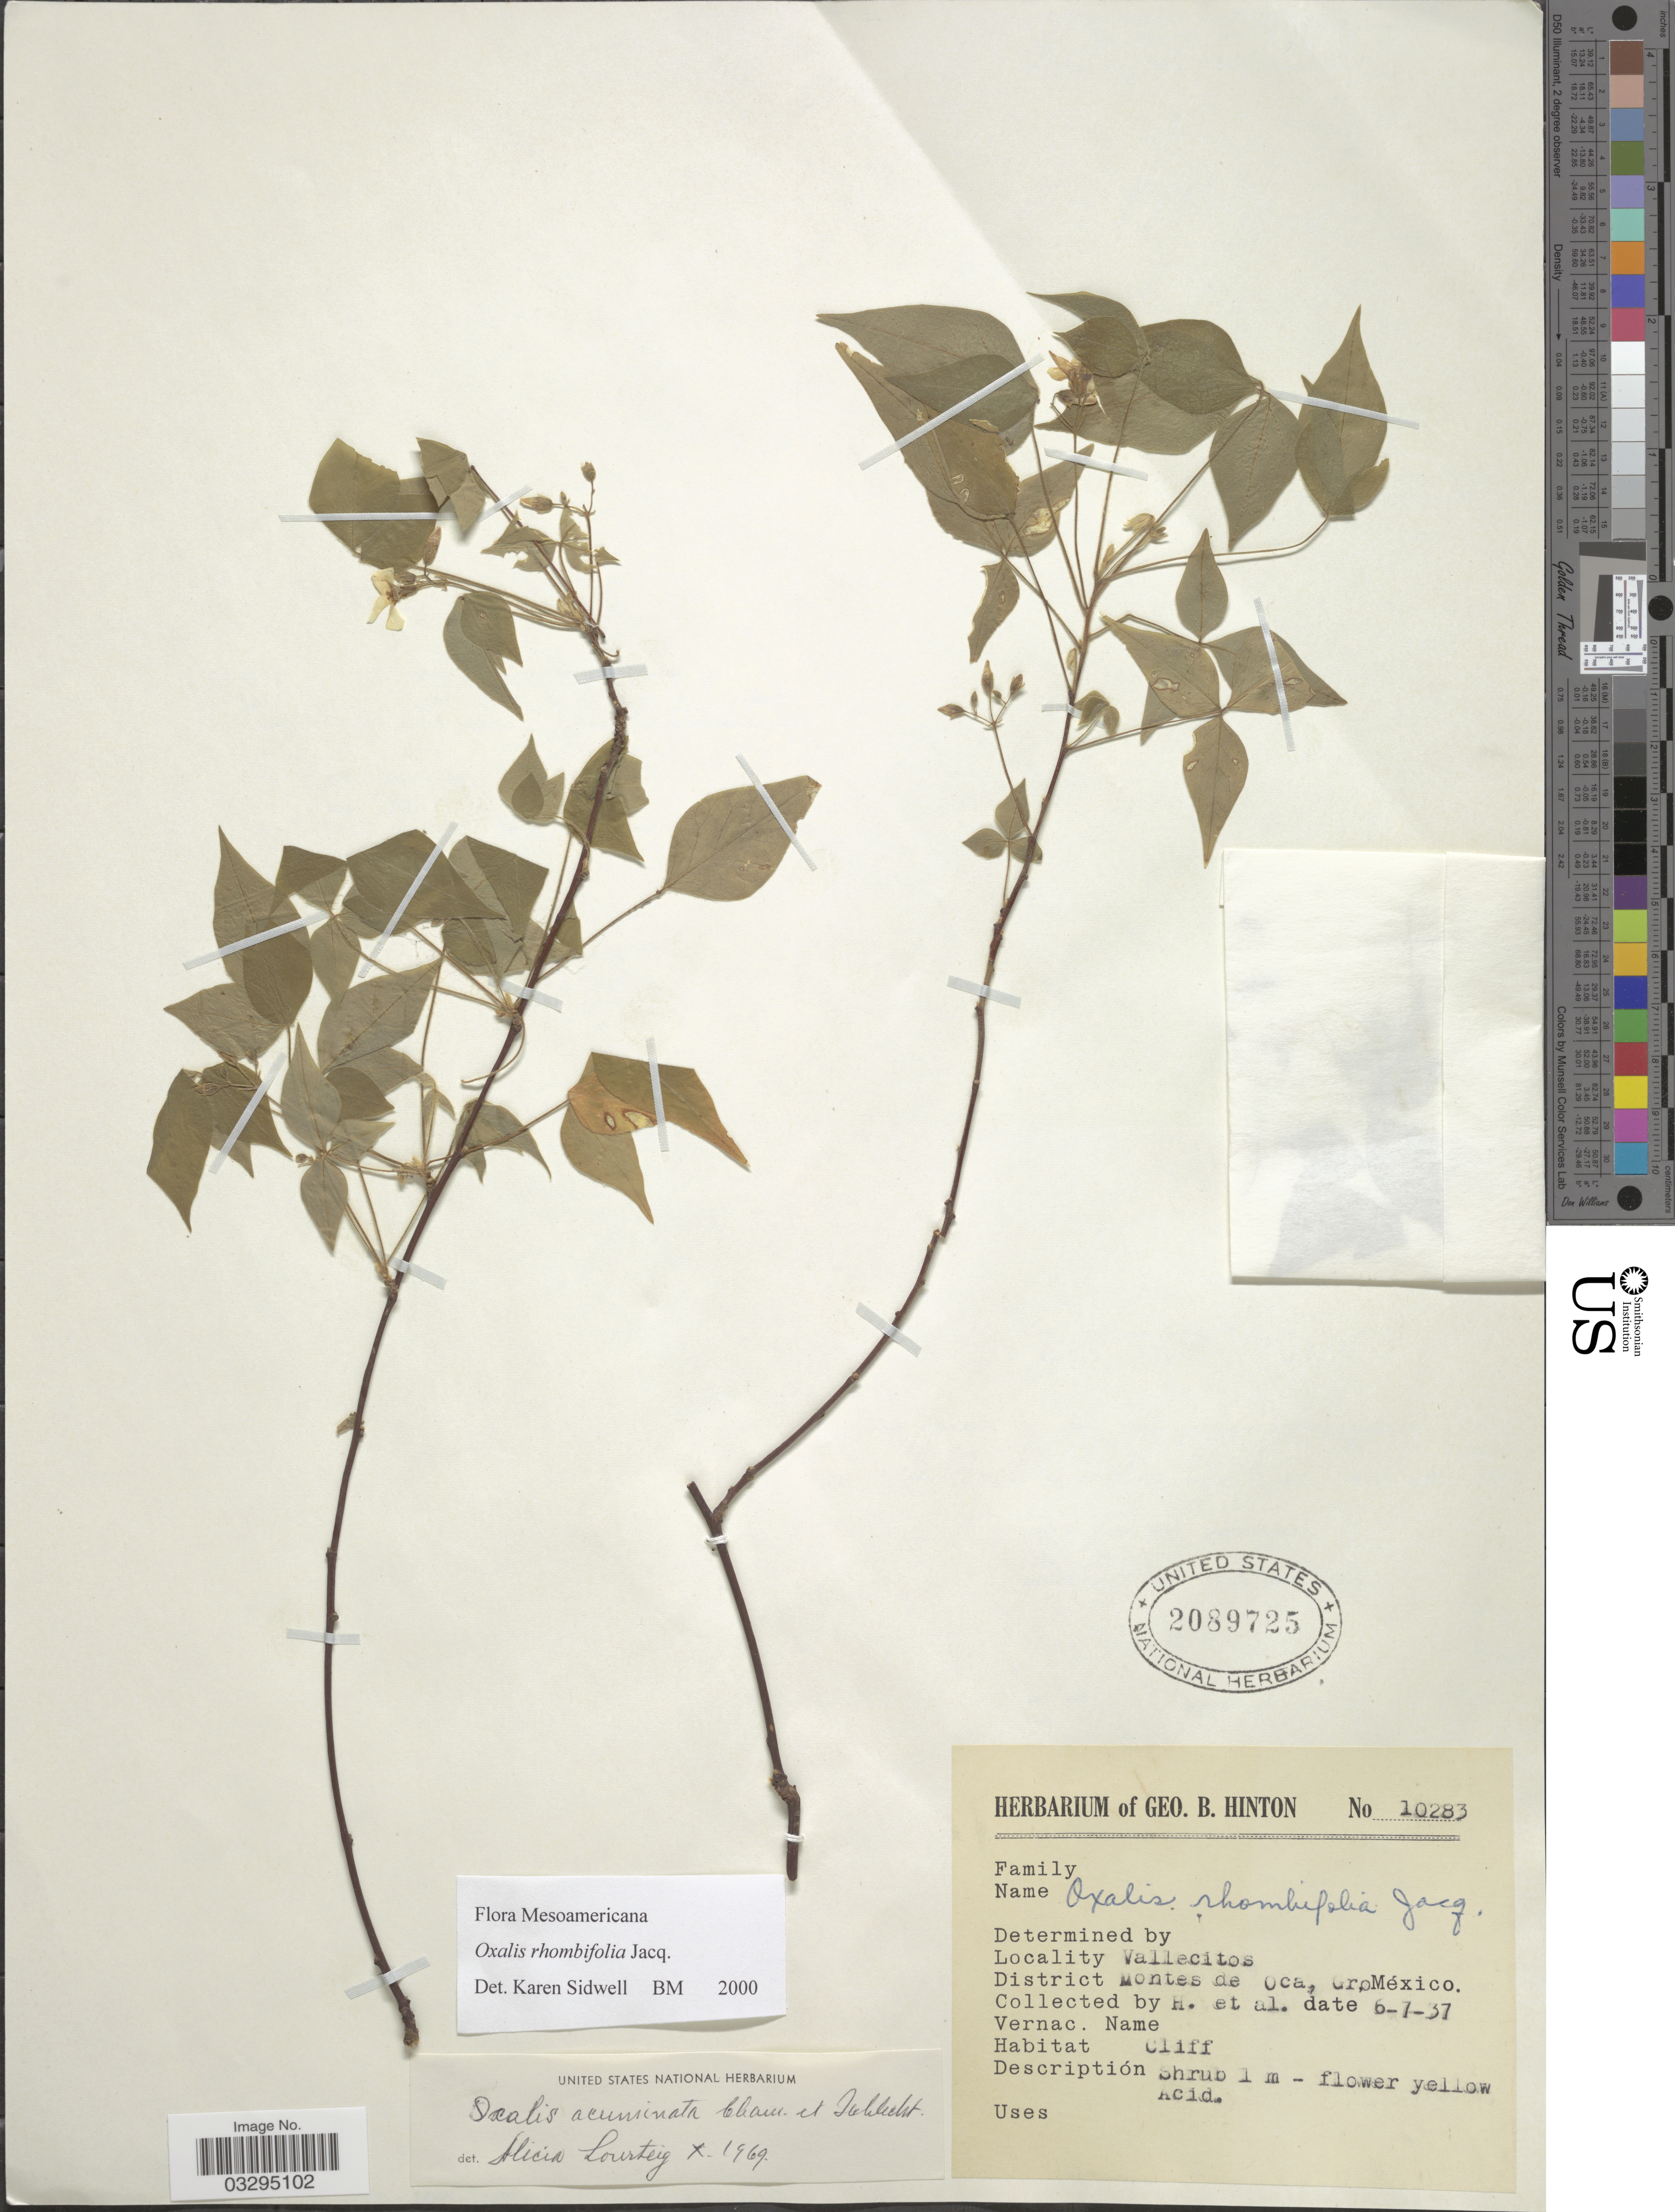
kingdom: Plantae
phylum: Tracheophyta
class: Magnoliopsida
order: Oxalidales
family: Oxalidaceae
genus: Oxalis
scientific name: Oxalis rhombifolia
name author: Jacq.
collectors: G. B. Hinton & et al.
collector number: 10283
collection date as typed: Transcribed d/m/y: 6/7/37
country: Mexico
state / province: Guerrero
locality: Vallecitos. District Montes de Oca.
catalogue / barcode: US 2089725